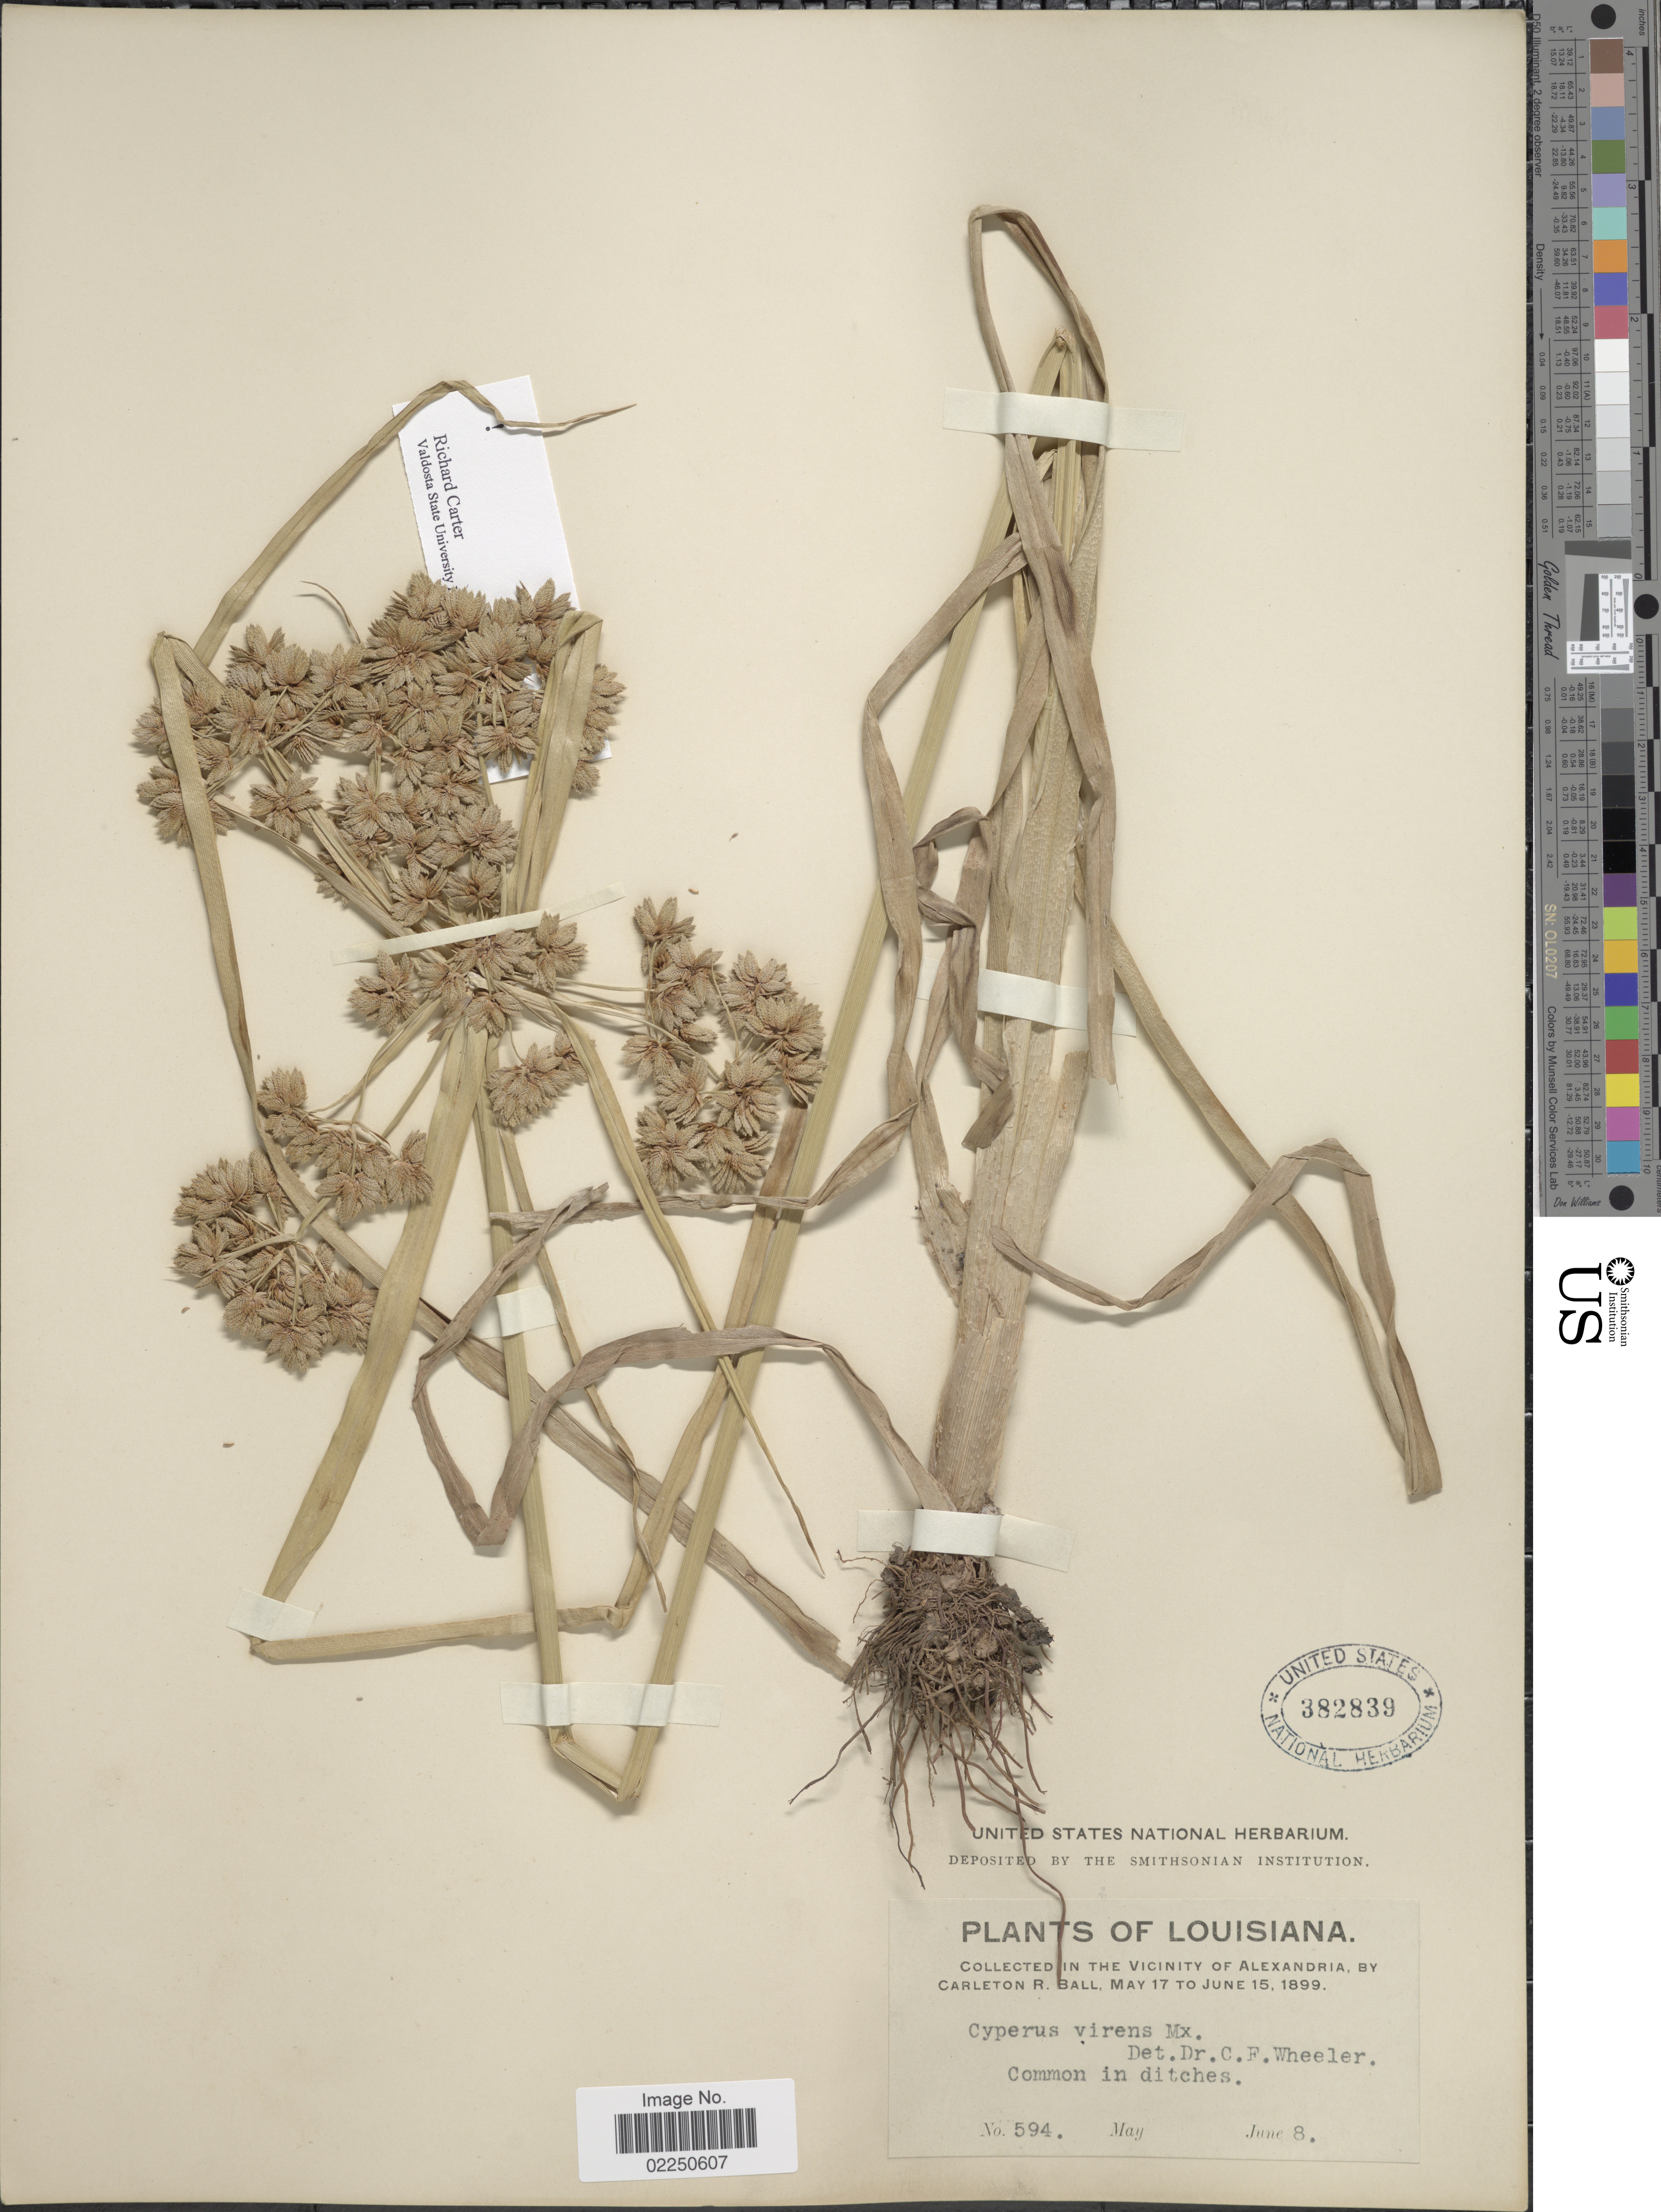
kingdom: Plantae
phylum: Tracheophyta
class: Liliopsida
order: Poales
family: Cyperaceae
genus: Cyperus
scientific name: Cyperus virens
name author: Michx.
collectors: C. R. Ball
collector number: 594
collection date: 1899-06-08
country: United States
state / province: Louisiana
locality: Vicinity of Alexandria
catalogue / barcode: US 382839